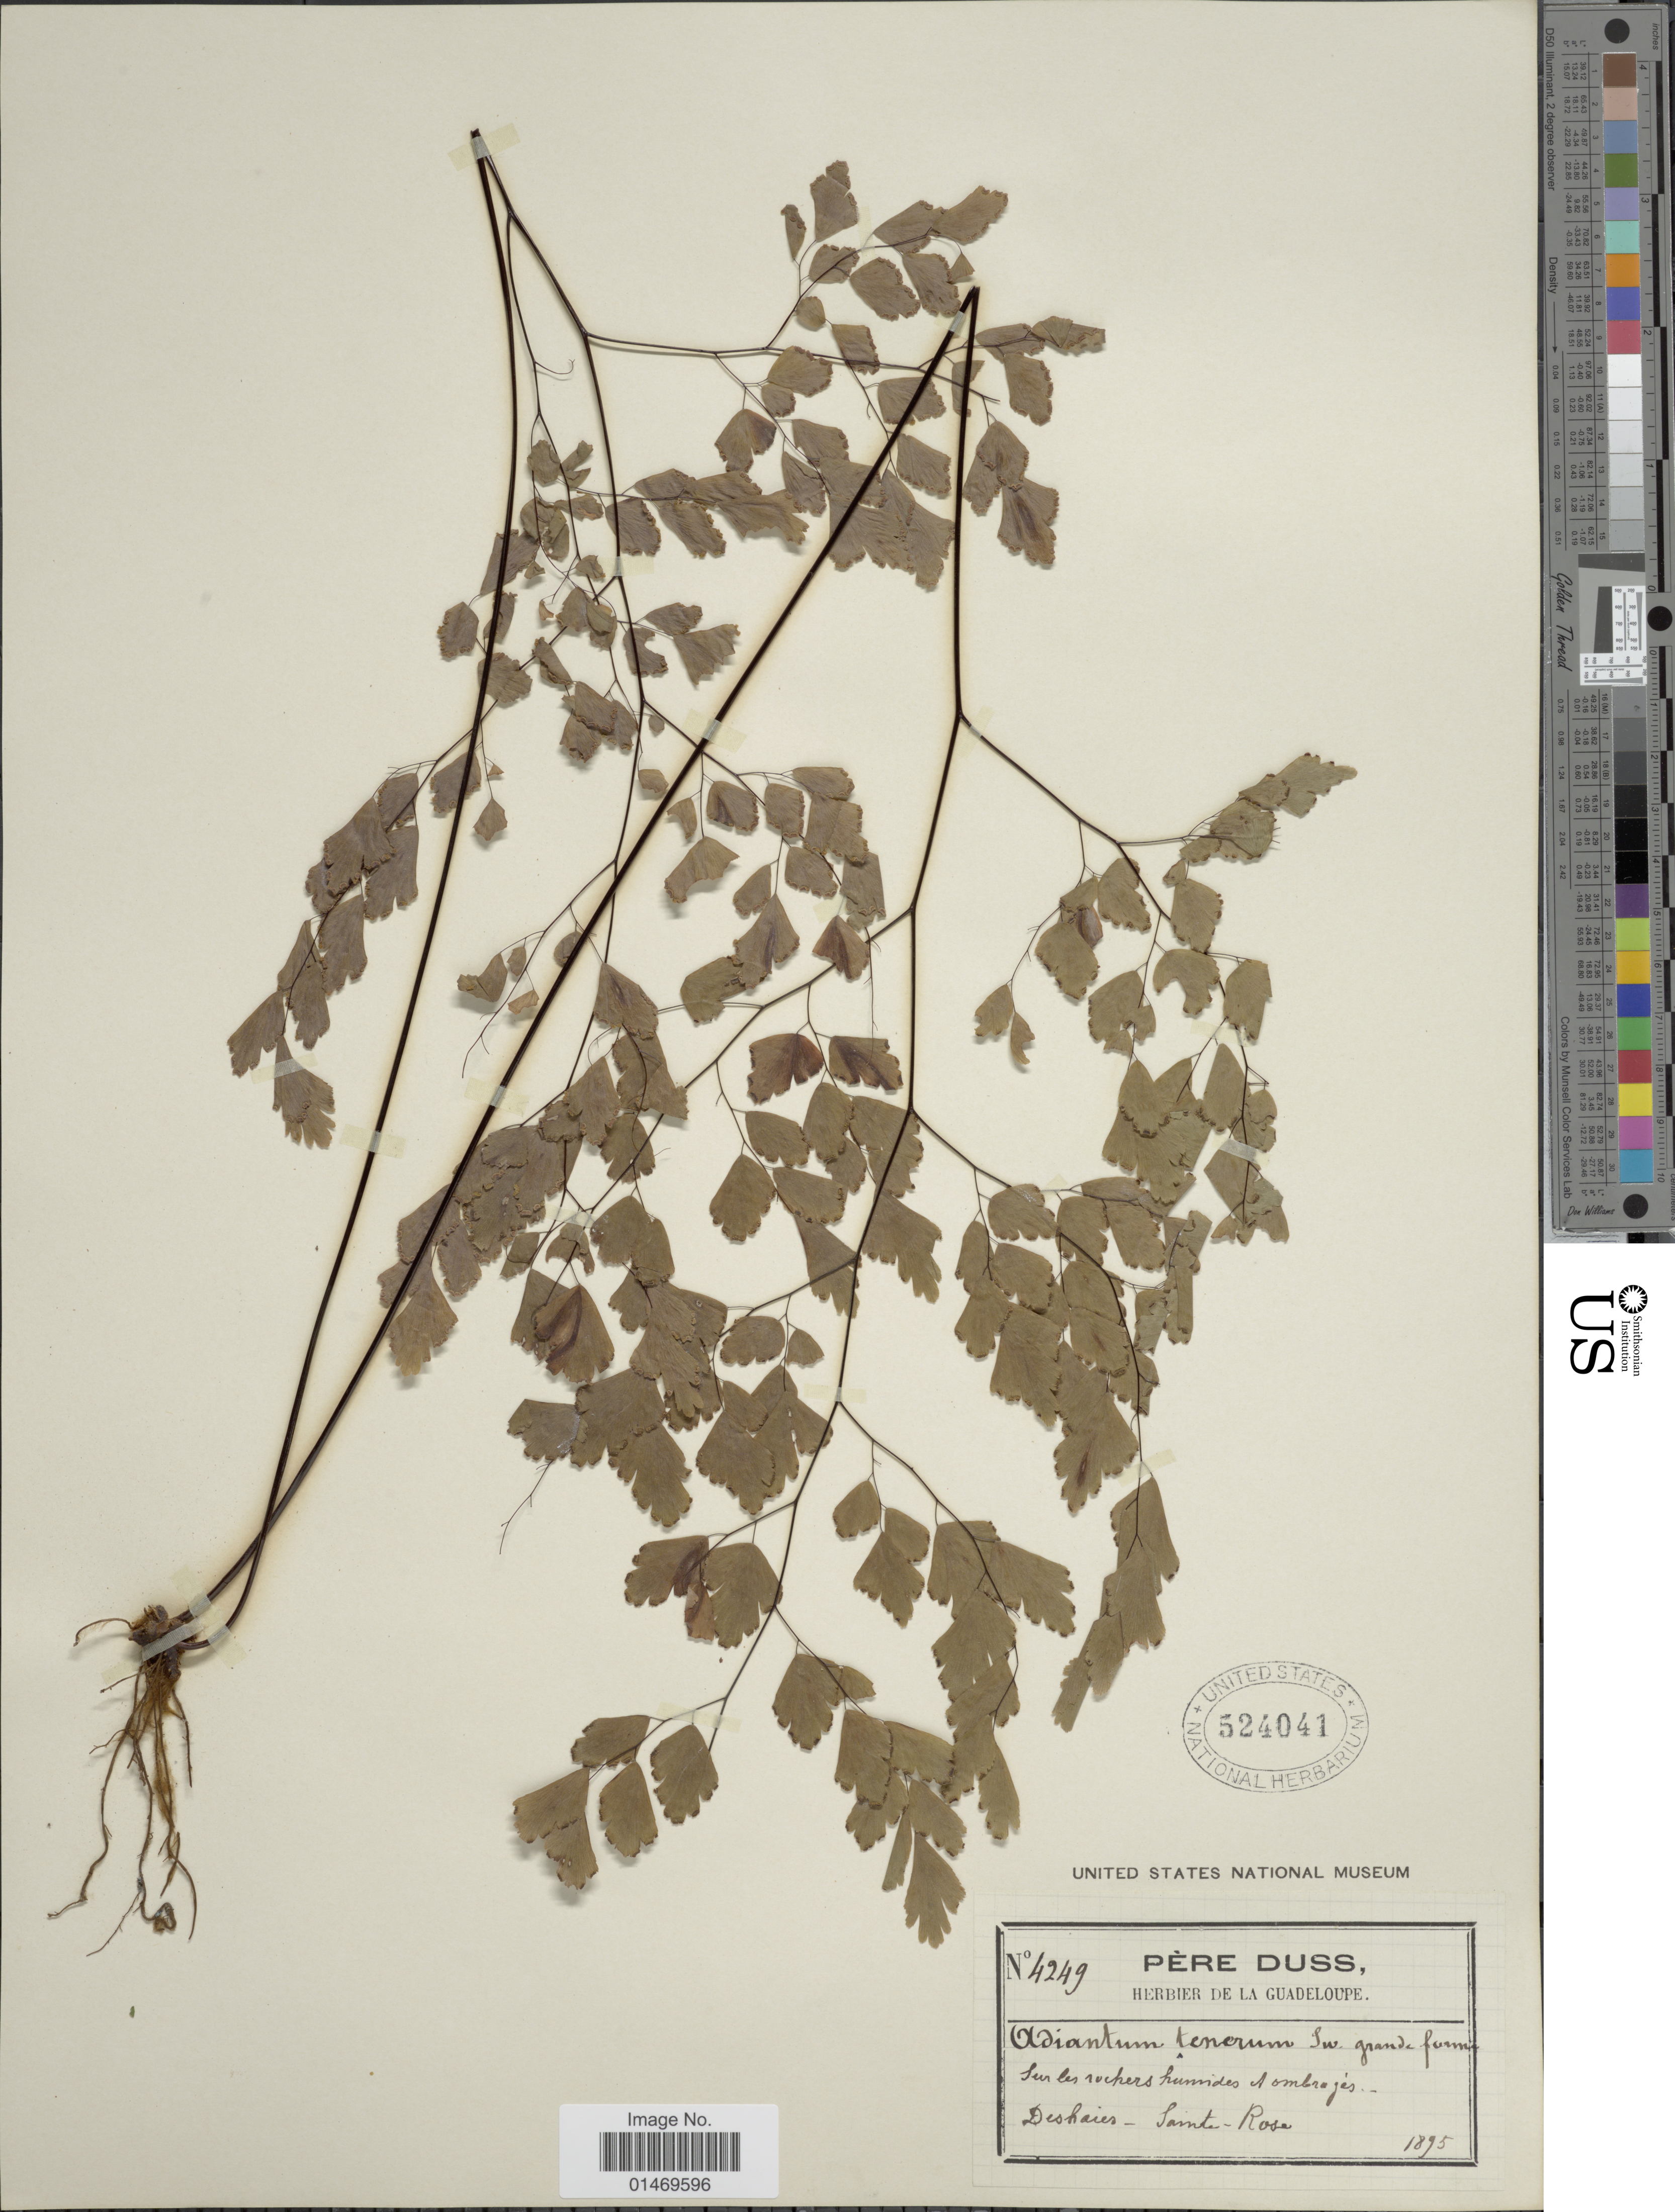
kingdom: Plantae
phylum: Tracheophyta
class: Polypodiopsida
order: Polypodiales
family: Pteridaceae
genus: Adiantum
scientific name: Adiantum tenerum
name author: Sw.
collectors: Père Duss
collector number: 4249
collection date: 1895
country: Guadeloupe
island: Leeward Is.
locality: Sur les rochers humides et ombruges. Deshaies Sainte-Rose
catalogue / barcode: US 524041